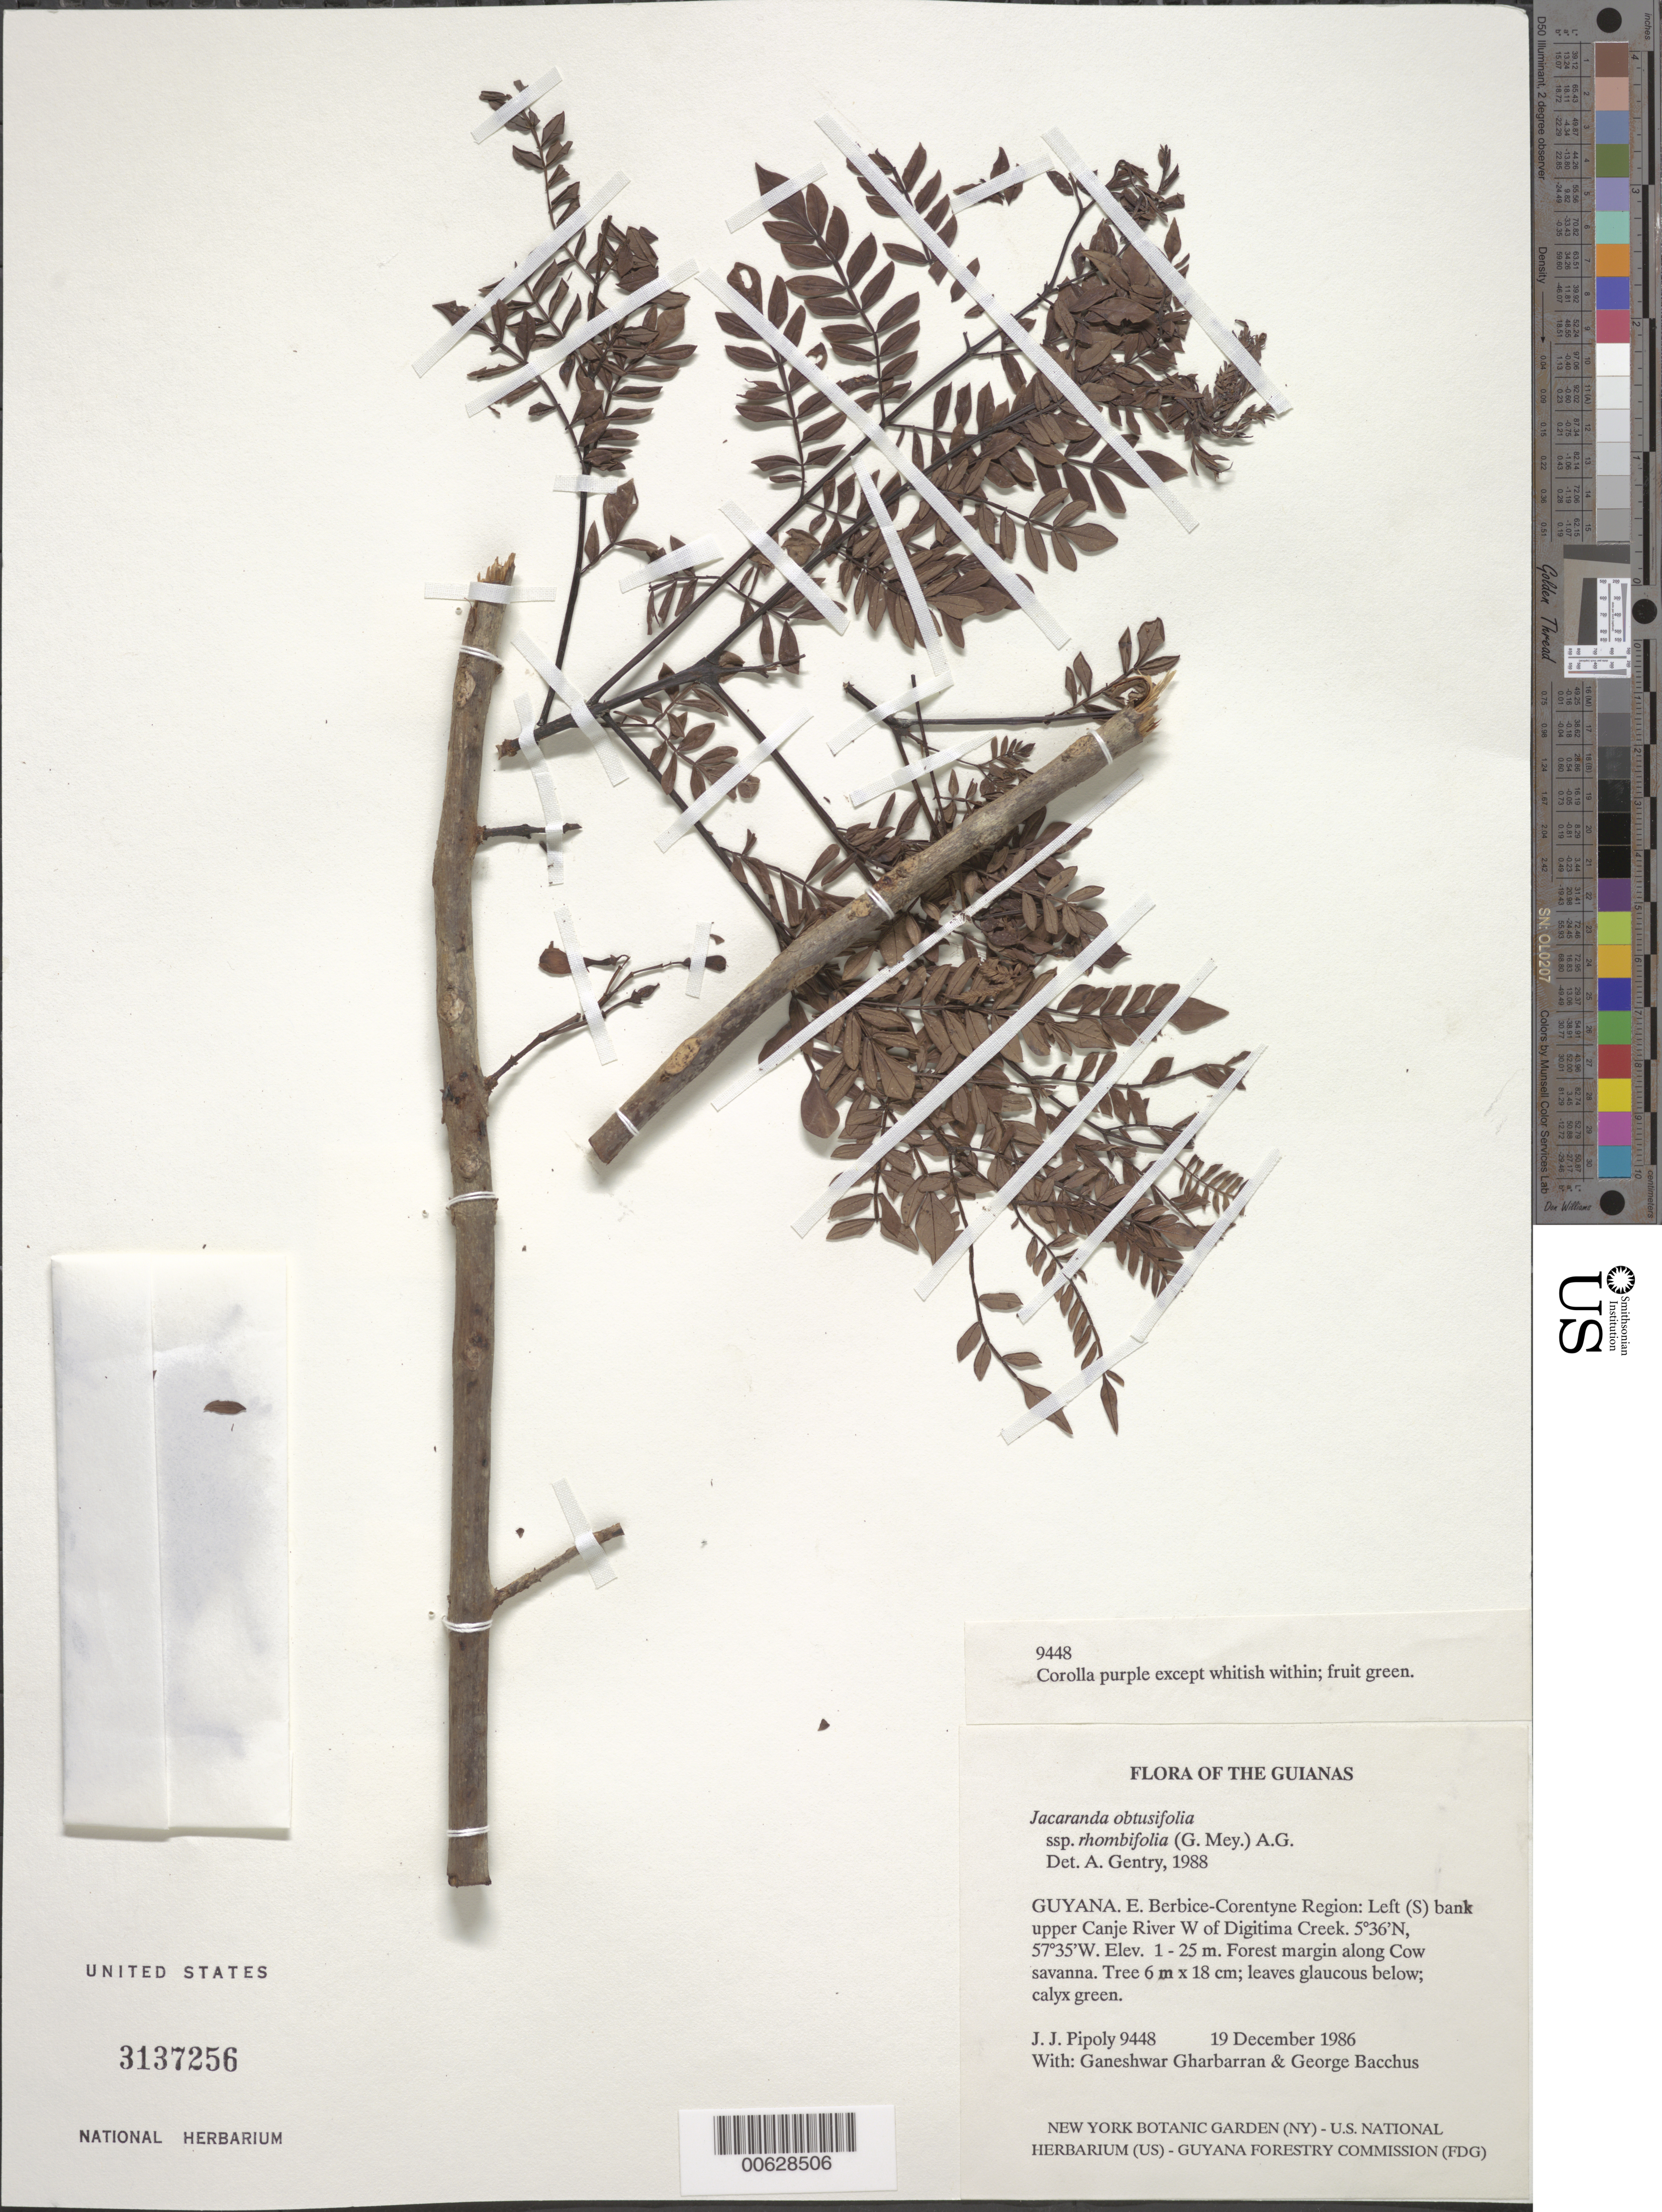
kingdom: Plantae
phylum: Tracheophyta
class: Magnoliopsida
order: Lamiales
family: Bignoniaceae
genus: Jacaranda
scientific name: Jacaranda obtusifolia subsp. rhombifolia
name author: (G. Mey.) A.H. Gentry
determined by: Gentry, A. H.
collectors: J. J. Pipoly, G. Gharbarran & G. Bacchus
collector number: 9448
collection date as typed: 19 December 1986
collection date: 1986-12-19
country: Guyana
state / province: E. Berbice-Corentyne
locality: Left (S) bank upper Canje River W of Digitima Creek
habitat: Forest margin along Cow savanna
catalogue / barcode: US 3137256